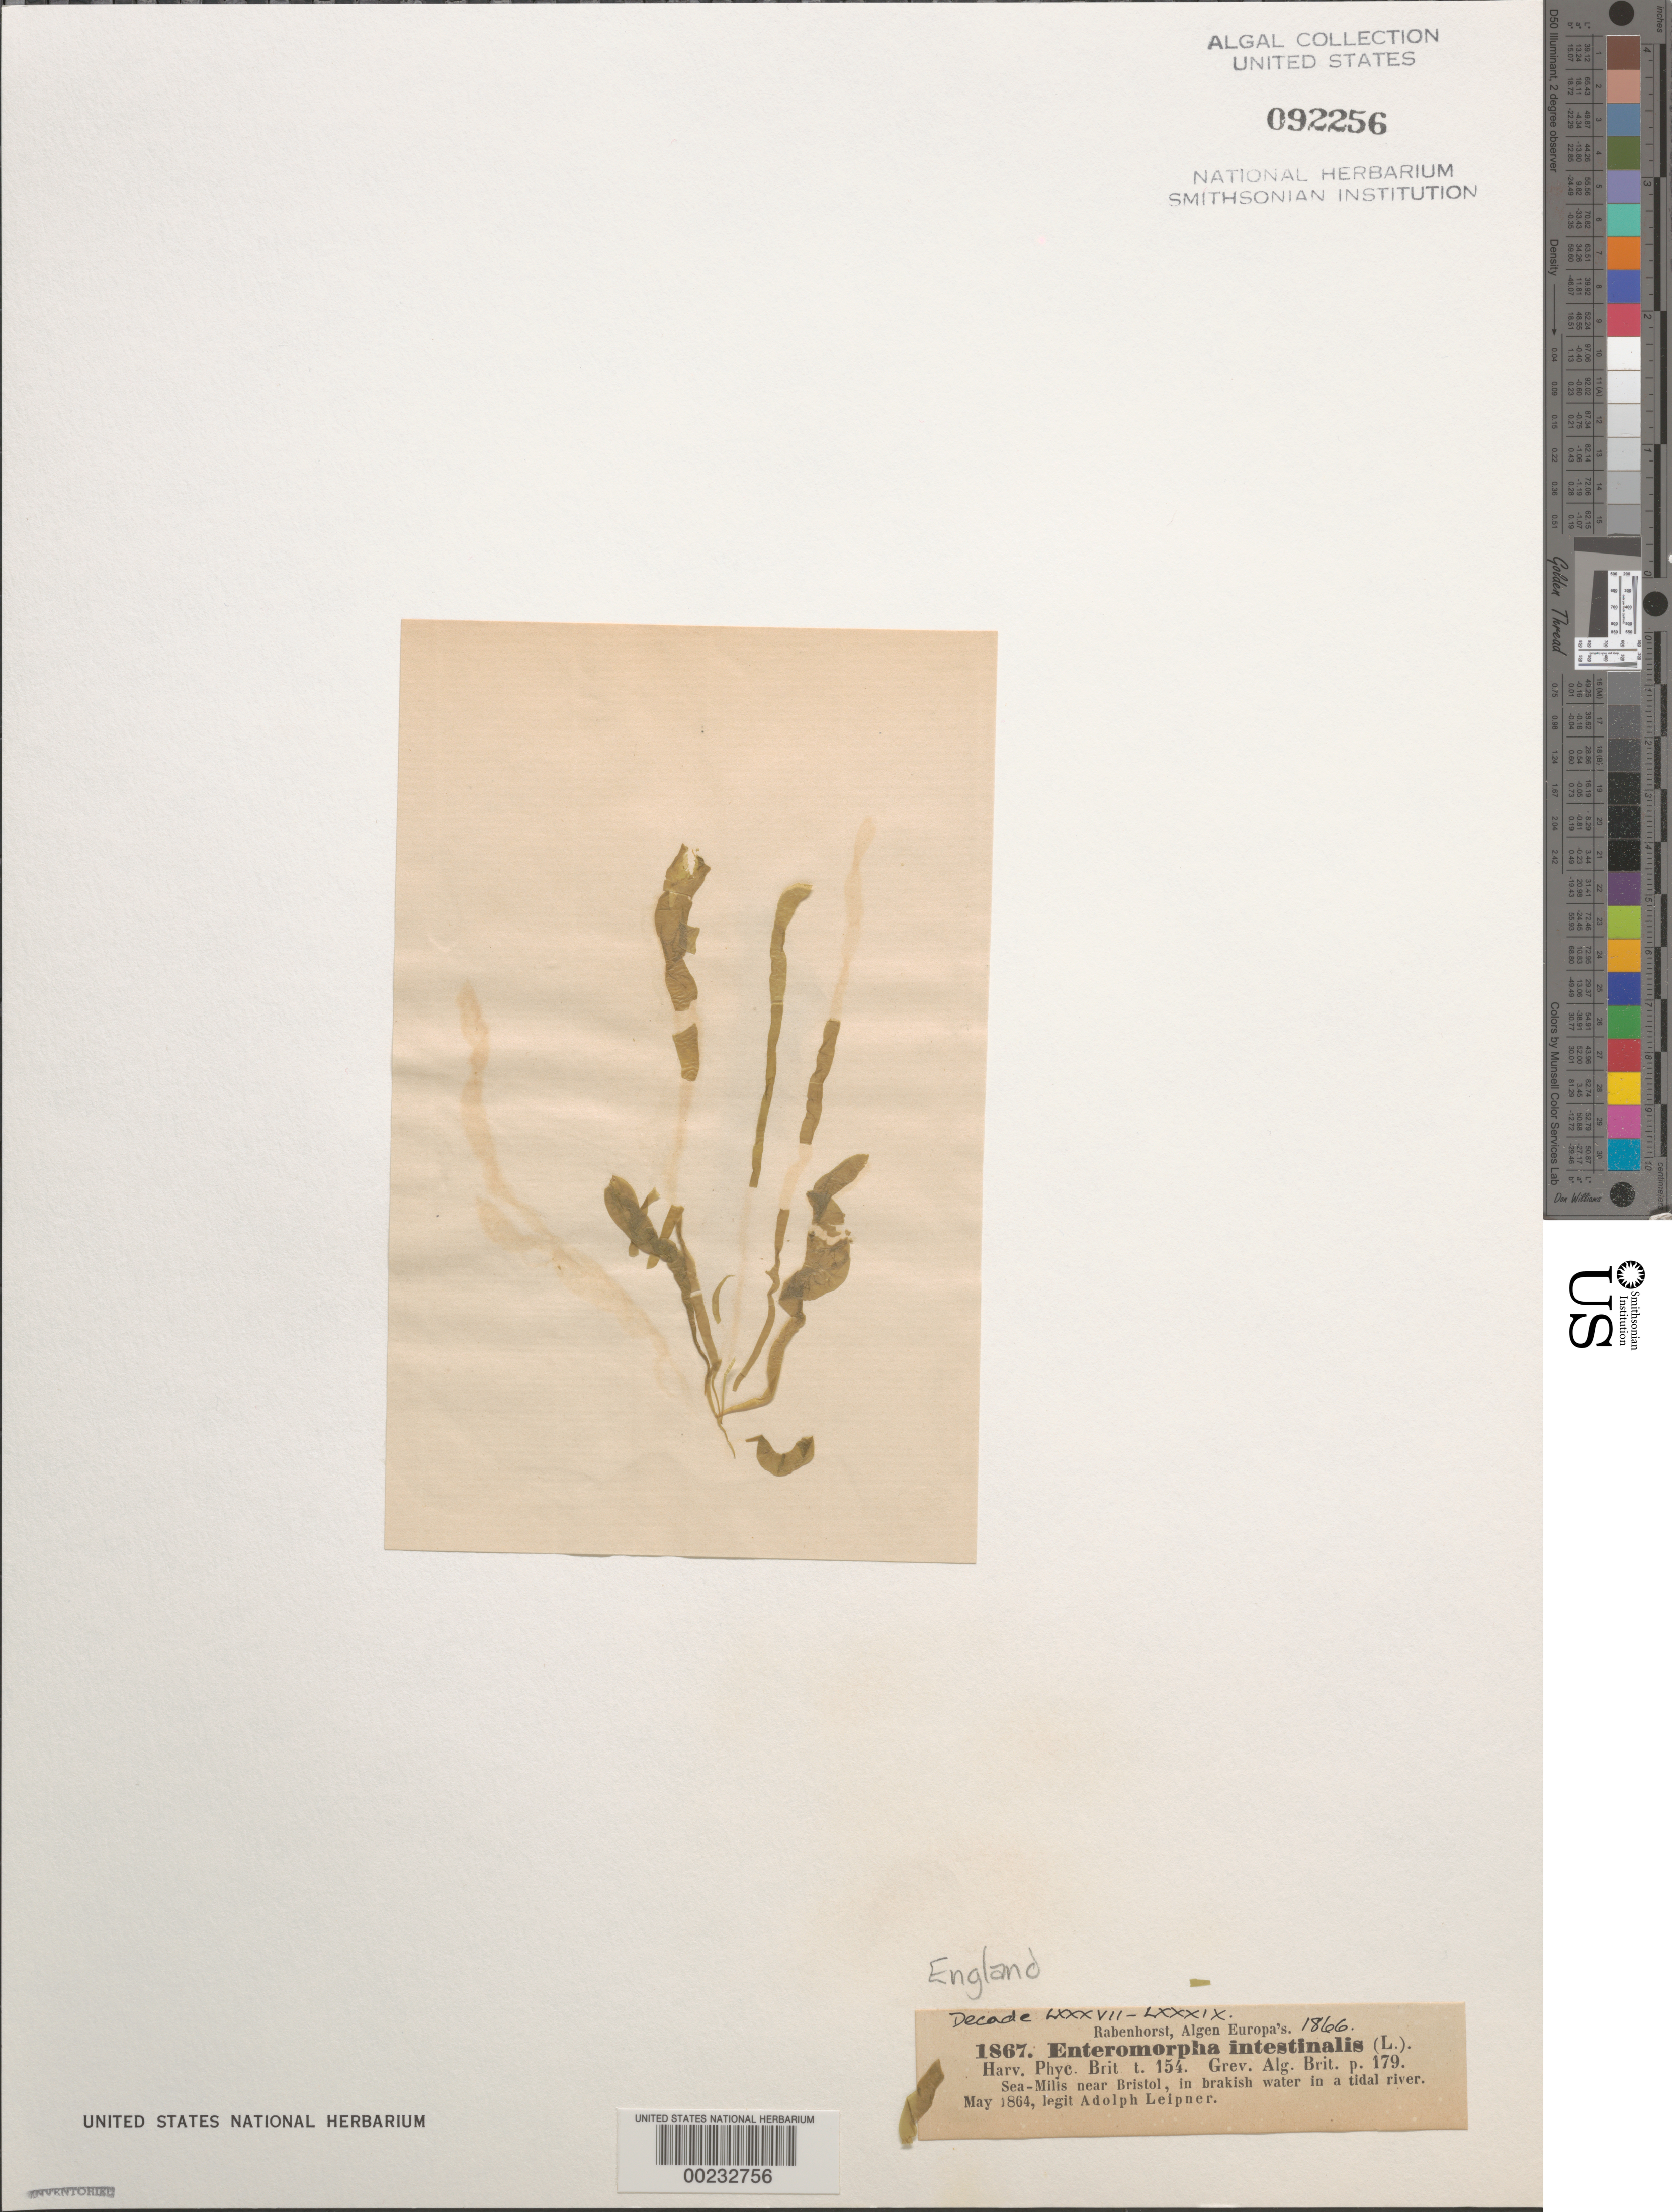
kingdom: Plantae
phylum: Chlorophyta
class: Ulvophyceae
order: Ulvales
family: Ulvaceae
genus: Ulva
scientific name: Ulva intestinalis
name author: L.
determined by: Algae name updating Project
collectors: A. Leipner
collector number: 1867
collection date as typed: May 1864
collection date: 1864-05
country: United Kingdom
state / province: England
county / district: Gloucestershire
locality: Sea-mills near Bristol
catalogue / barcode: US 92256